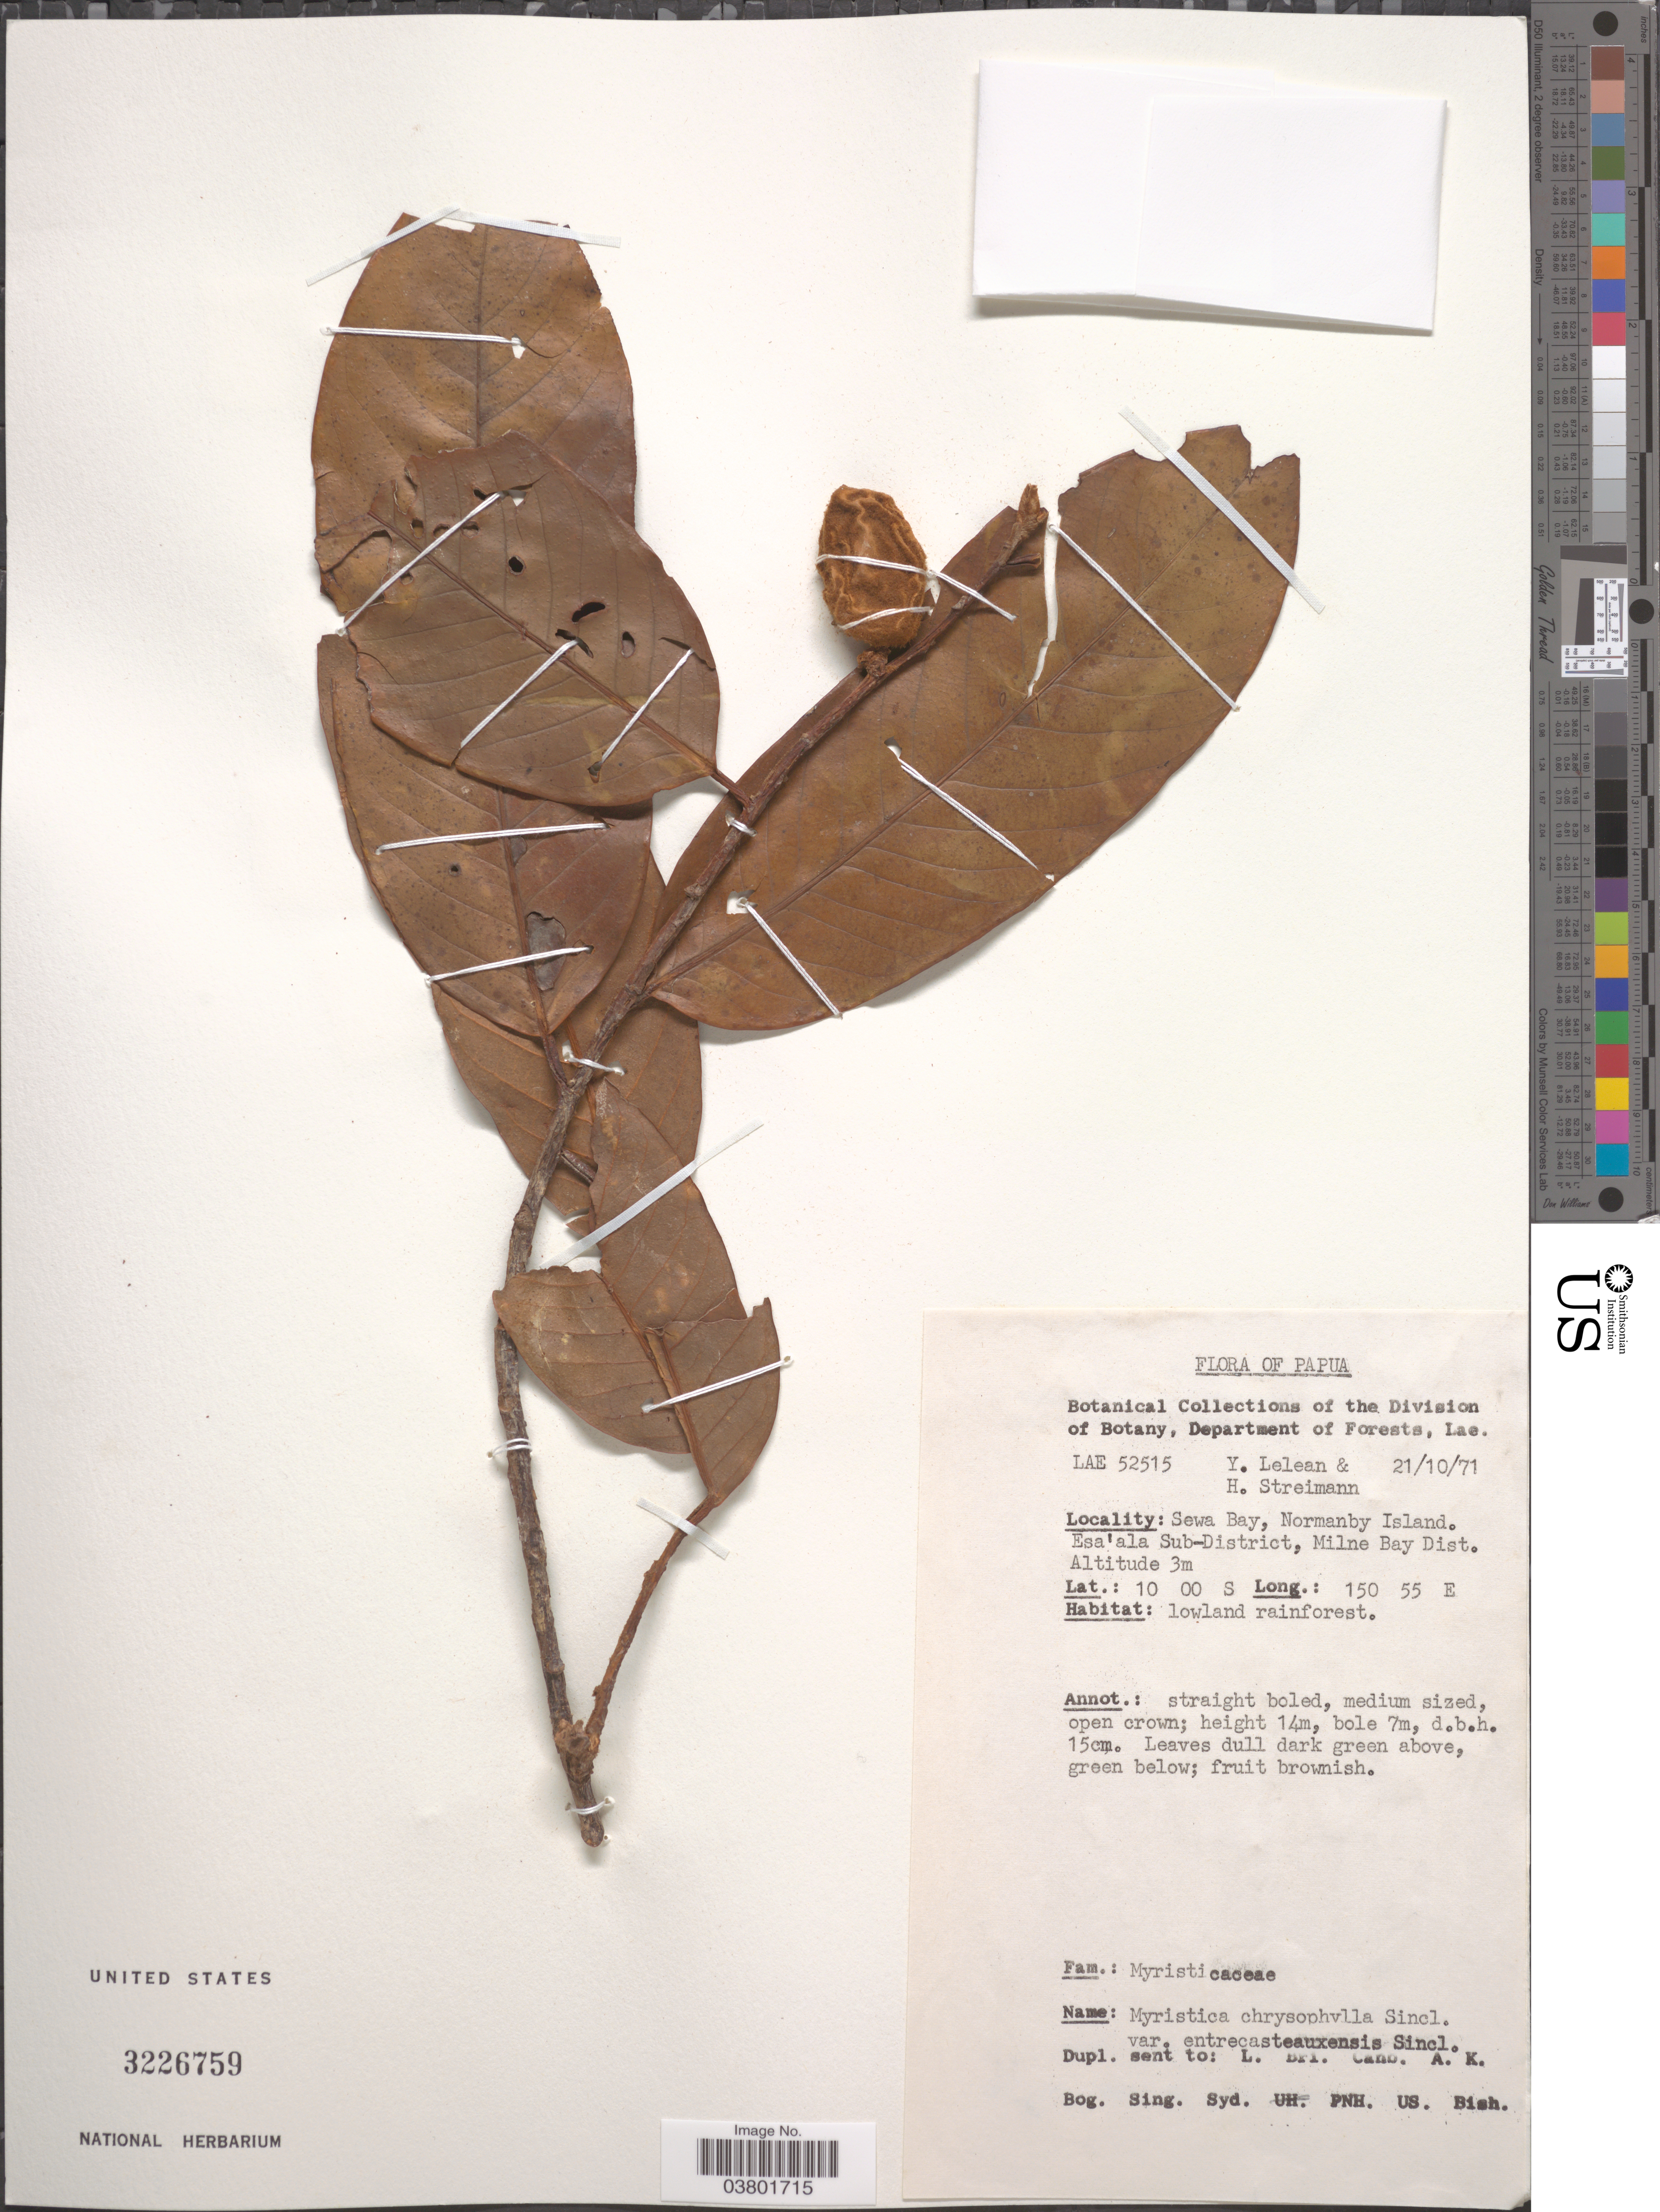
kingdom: Plantae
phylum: Tracheophyta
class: Magnoliopsida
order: Magnoliales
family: Myristicaceae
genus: Myristica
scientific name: Myristica chrysophylla var. entrecasteauxensis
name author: J. Sinclair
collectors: Y. Lelean & H. Streimann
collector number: LAE52515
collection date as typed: Transcribed d/m/y: 21/10/71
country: Papua New Guinea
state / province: Milne Bay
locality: Papua. Sewa Bay, Normanby Island. Esa'ala Sub-District, Milne Bay Dist.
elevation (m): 3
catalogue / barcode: US 3226759